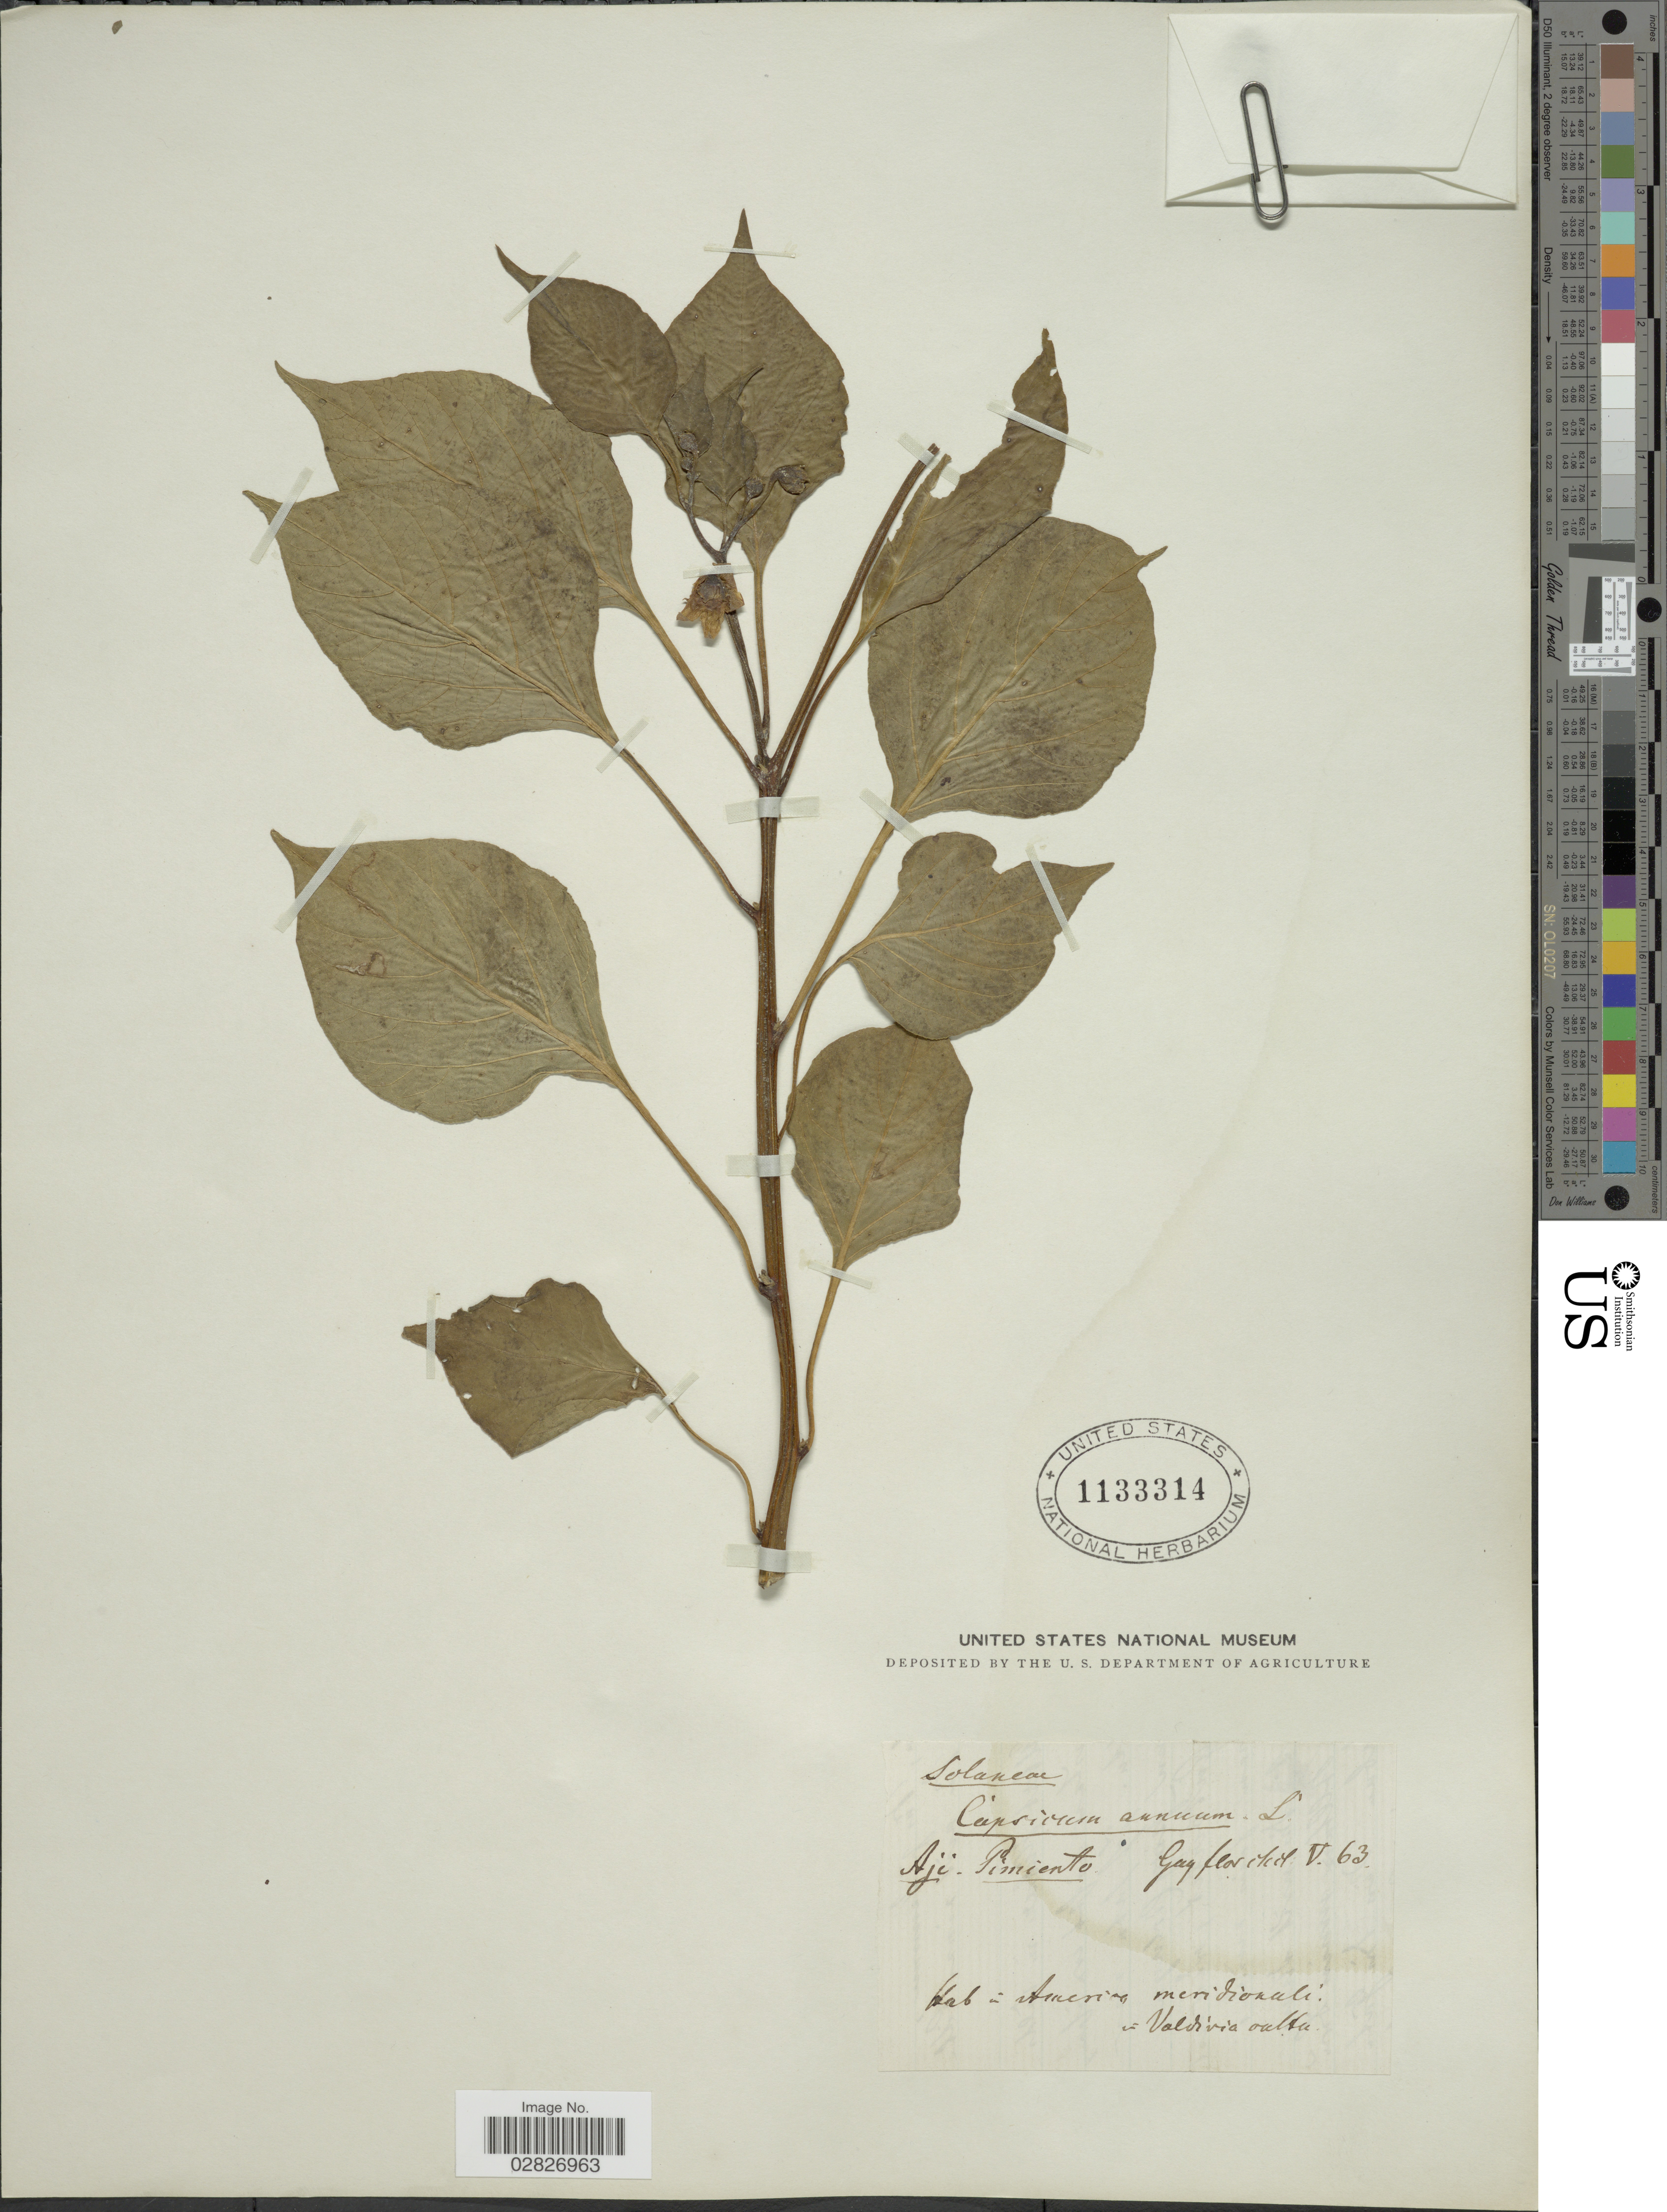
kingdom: Plantae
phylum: Tracheophyta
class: Magnoliopsida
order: Solanales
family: Solanaceae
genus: Capsicum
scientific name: Capsicum annuum 'Habanero'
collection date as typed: Transcribed d/m/y: /5/63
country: Chile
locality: Americo meridionali in Valdivia.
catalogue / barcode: US 1133314